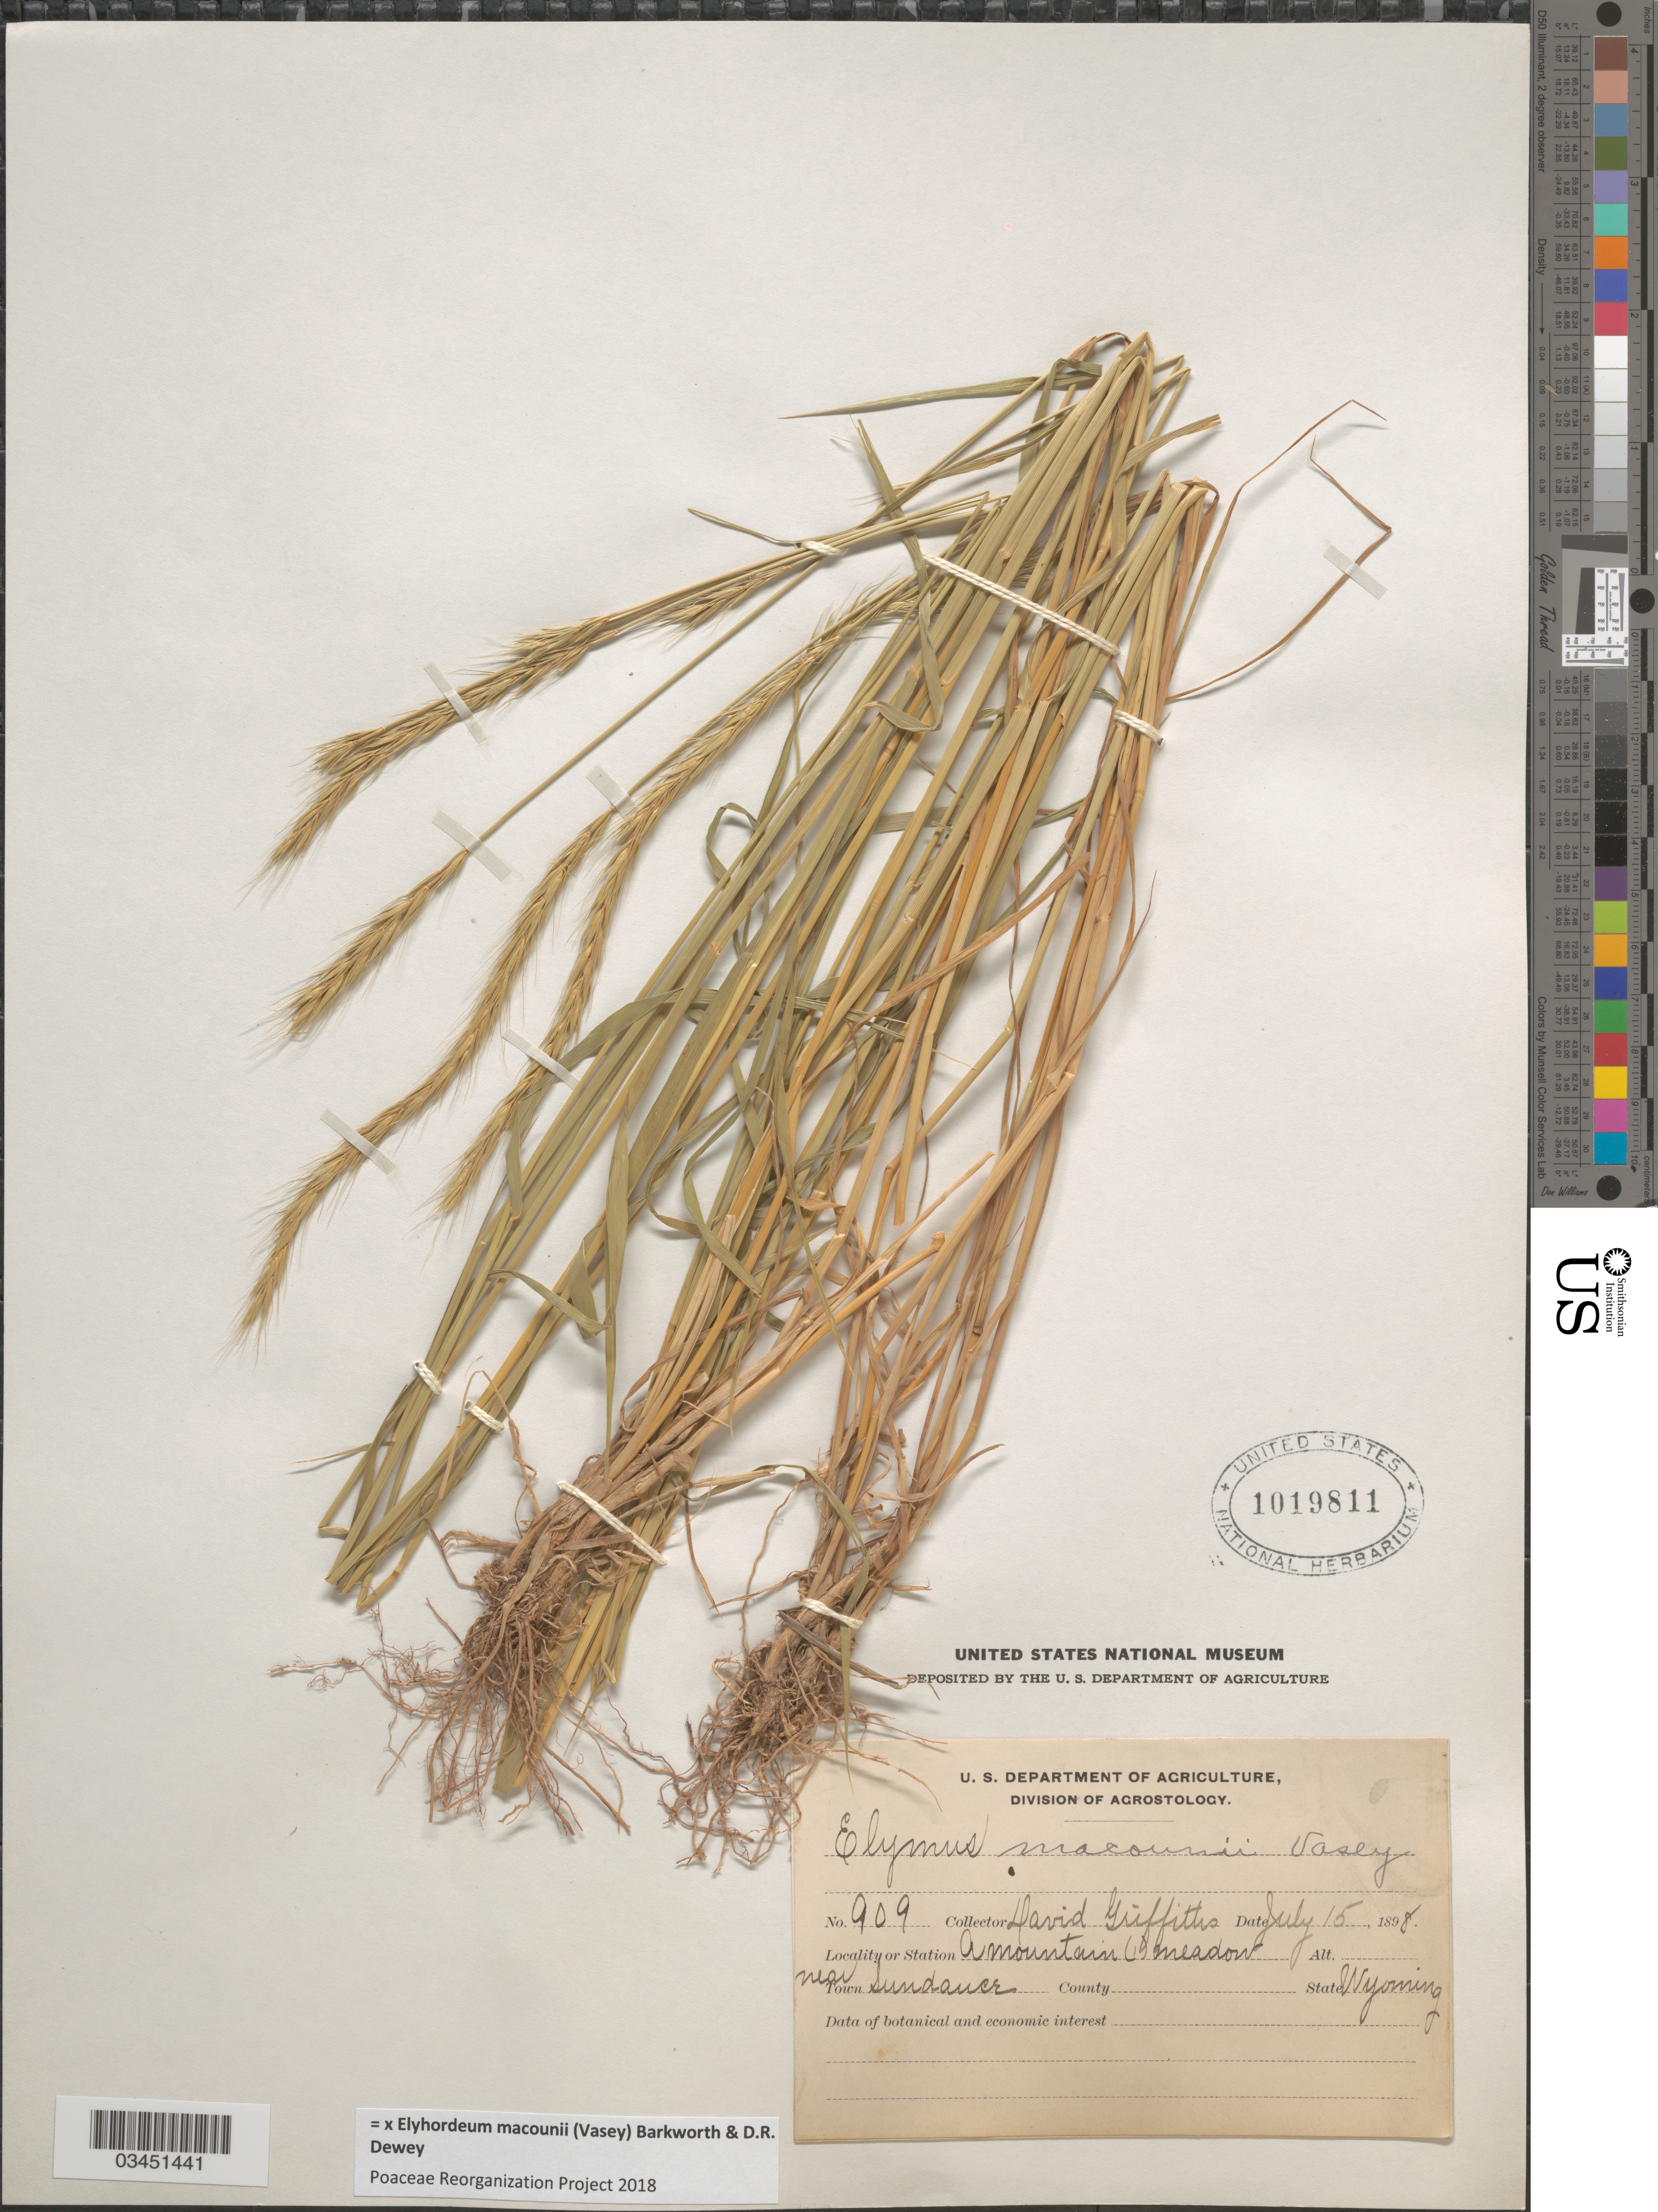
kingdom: Plantae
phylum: Tracheophyta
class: Liliopsida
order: Poales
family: Poaceae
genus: Elyhordeum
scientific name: x Elyhordeum macounii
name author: (Vasey) Barkworth & Dewey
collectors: D. Griffiths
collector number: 909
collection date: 1898-07-15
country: United States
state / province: Wyoming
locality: A mountain (1) meadow. Town near Sundance.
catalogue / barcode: US 1019811